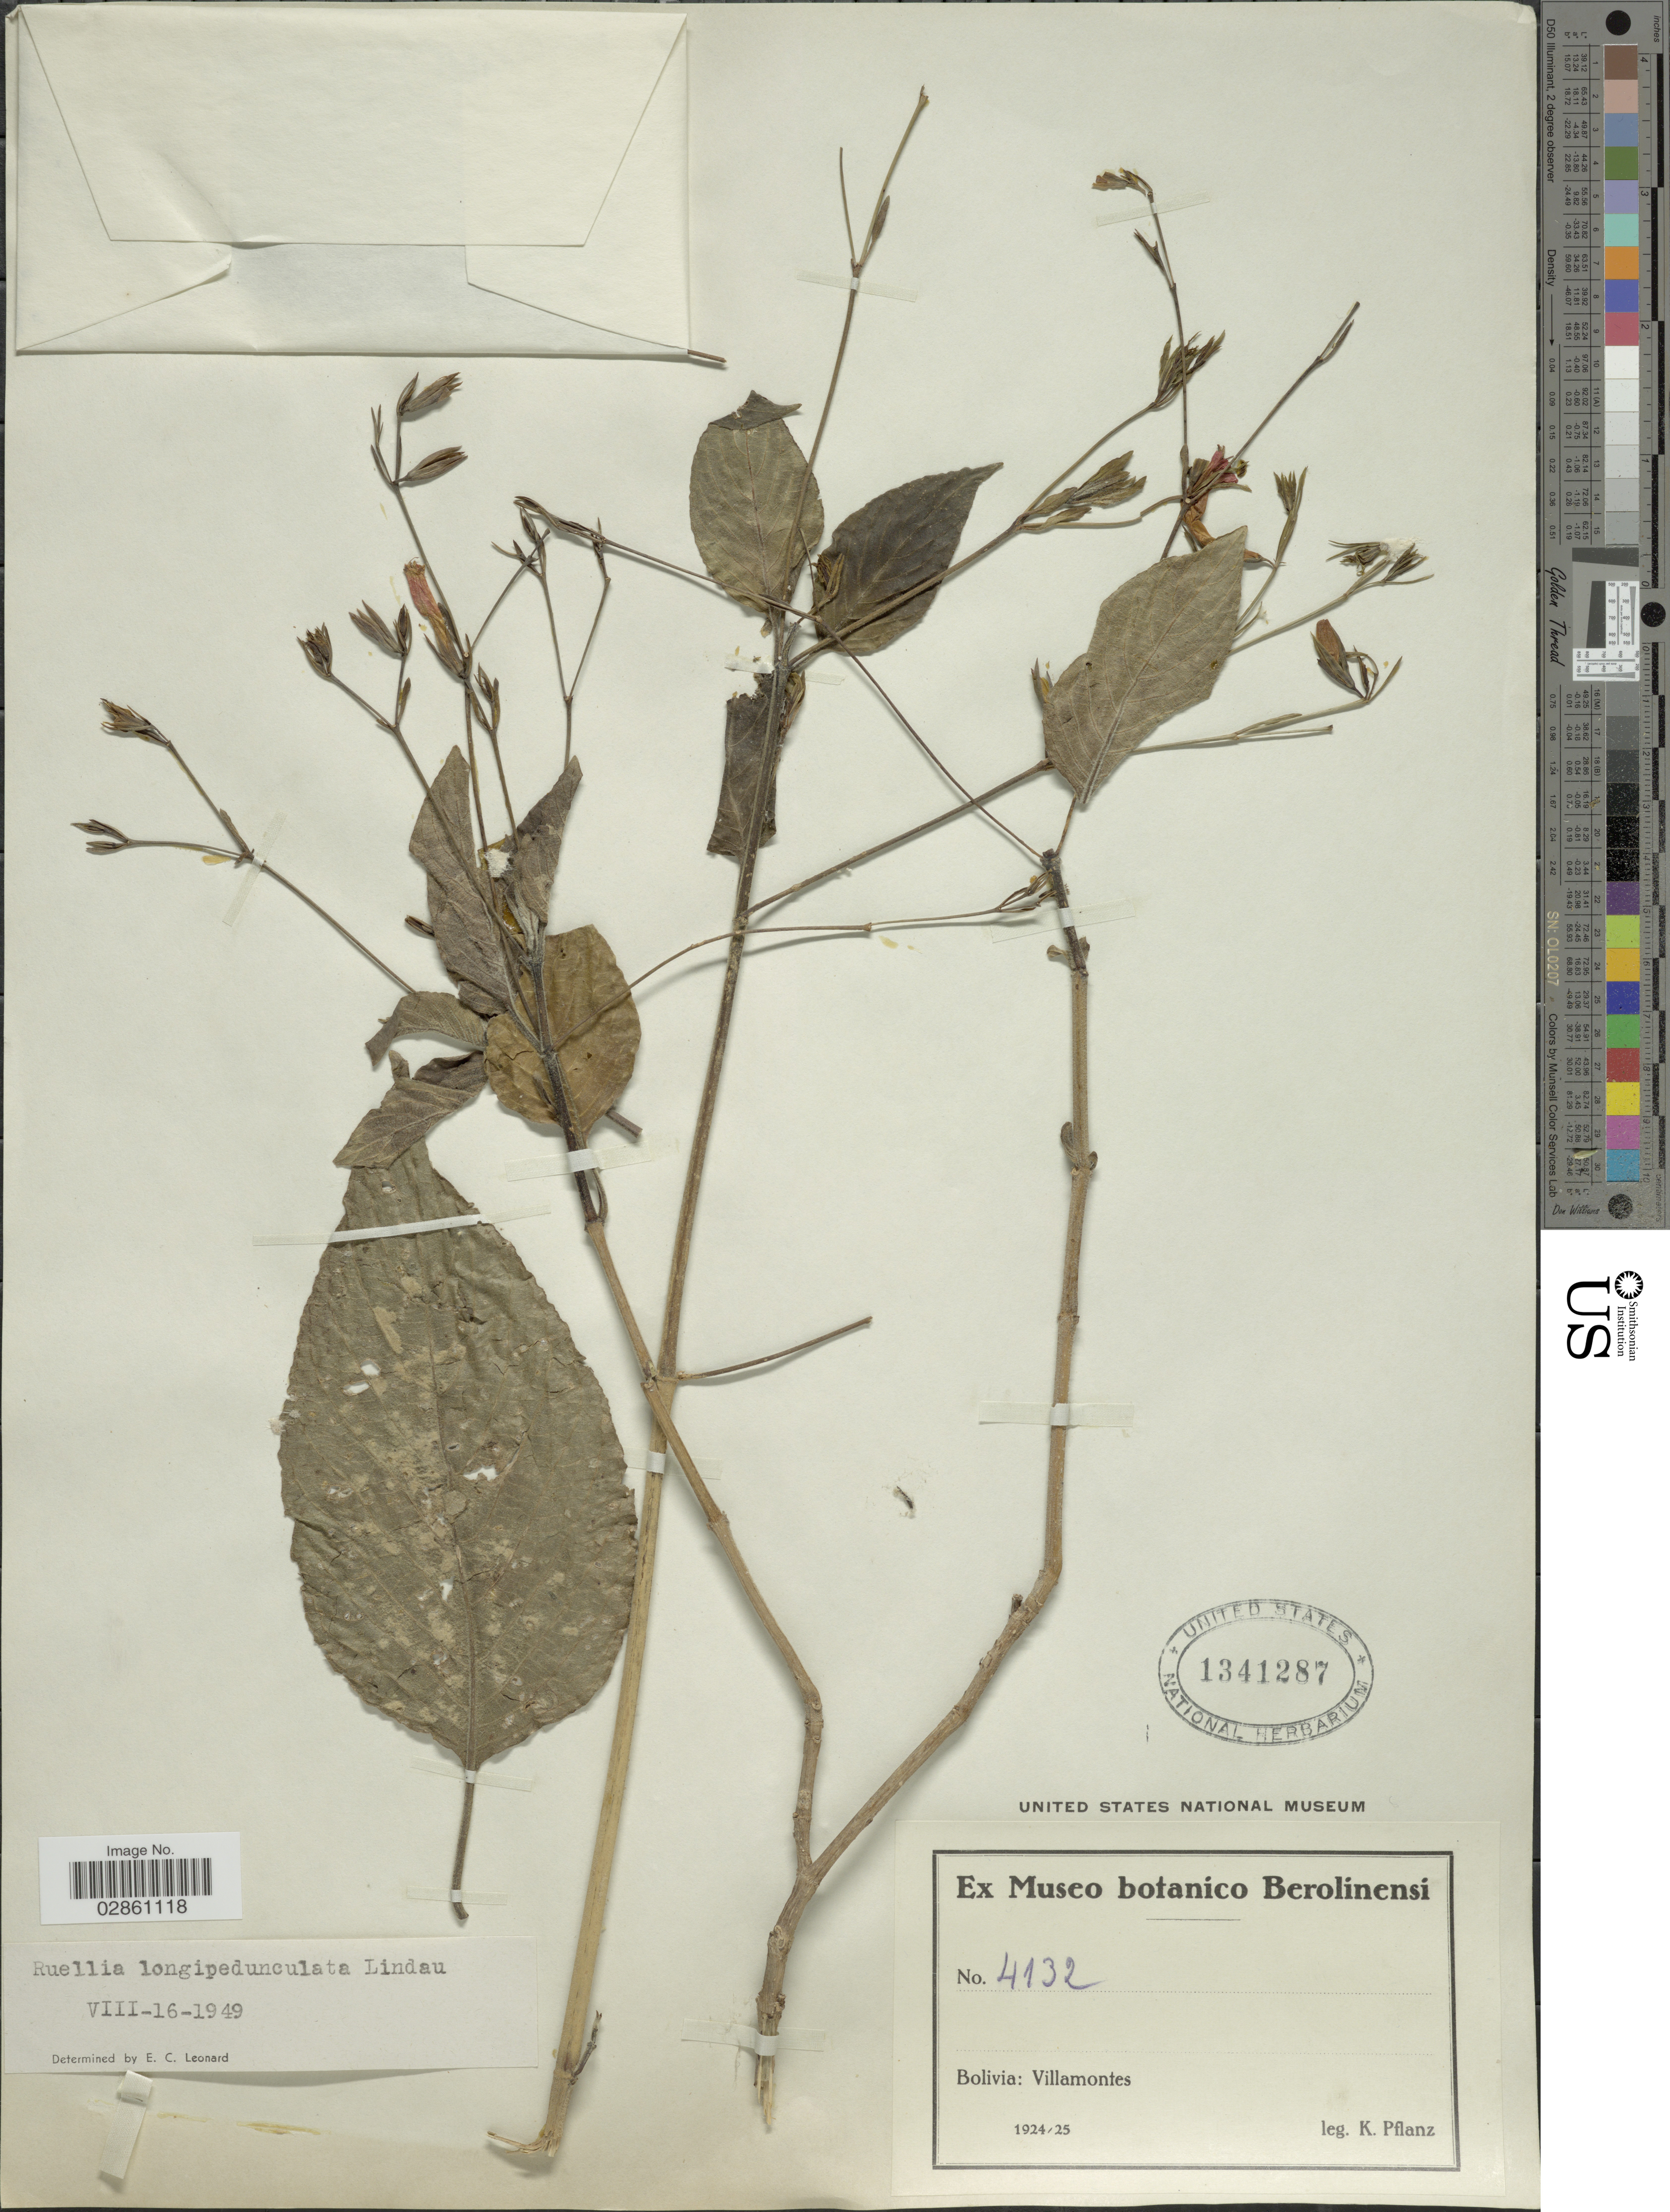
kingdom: Plantae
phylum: Tracheophyta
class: Magnoliopsida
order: Lamiales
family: Acanthaceae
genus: Ruellia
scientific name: Ruellia longipedunculata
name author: Lindau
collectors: K. Pflanz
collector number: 4132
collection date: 1924/1925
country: Bolivia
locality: Villamontes.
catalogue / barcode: US 1341287